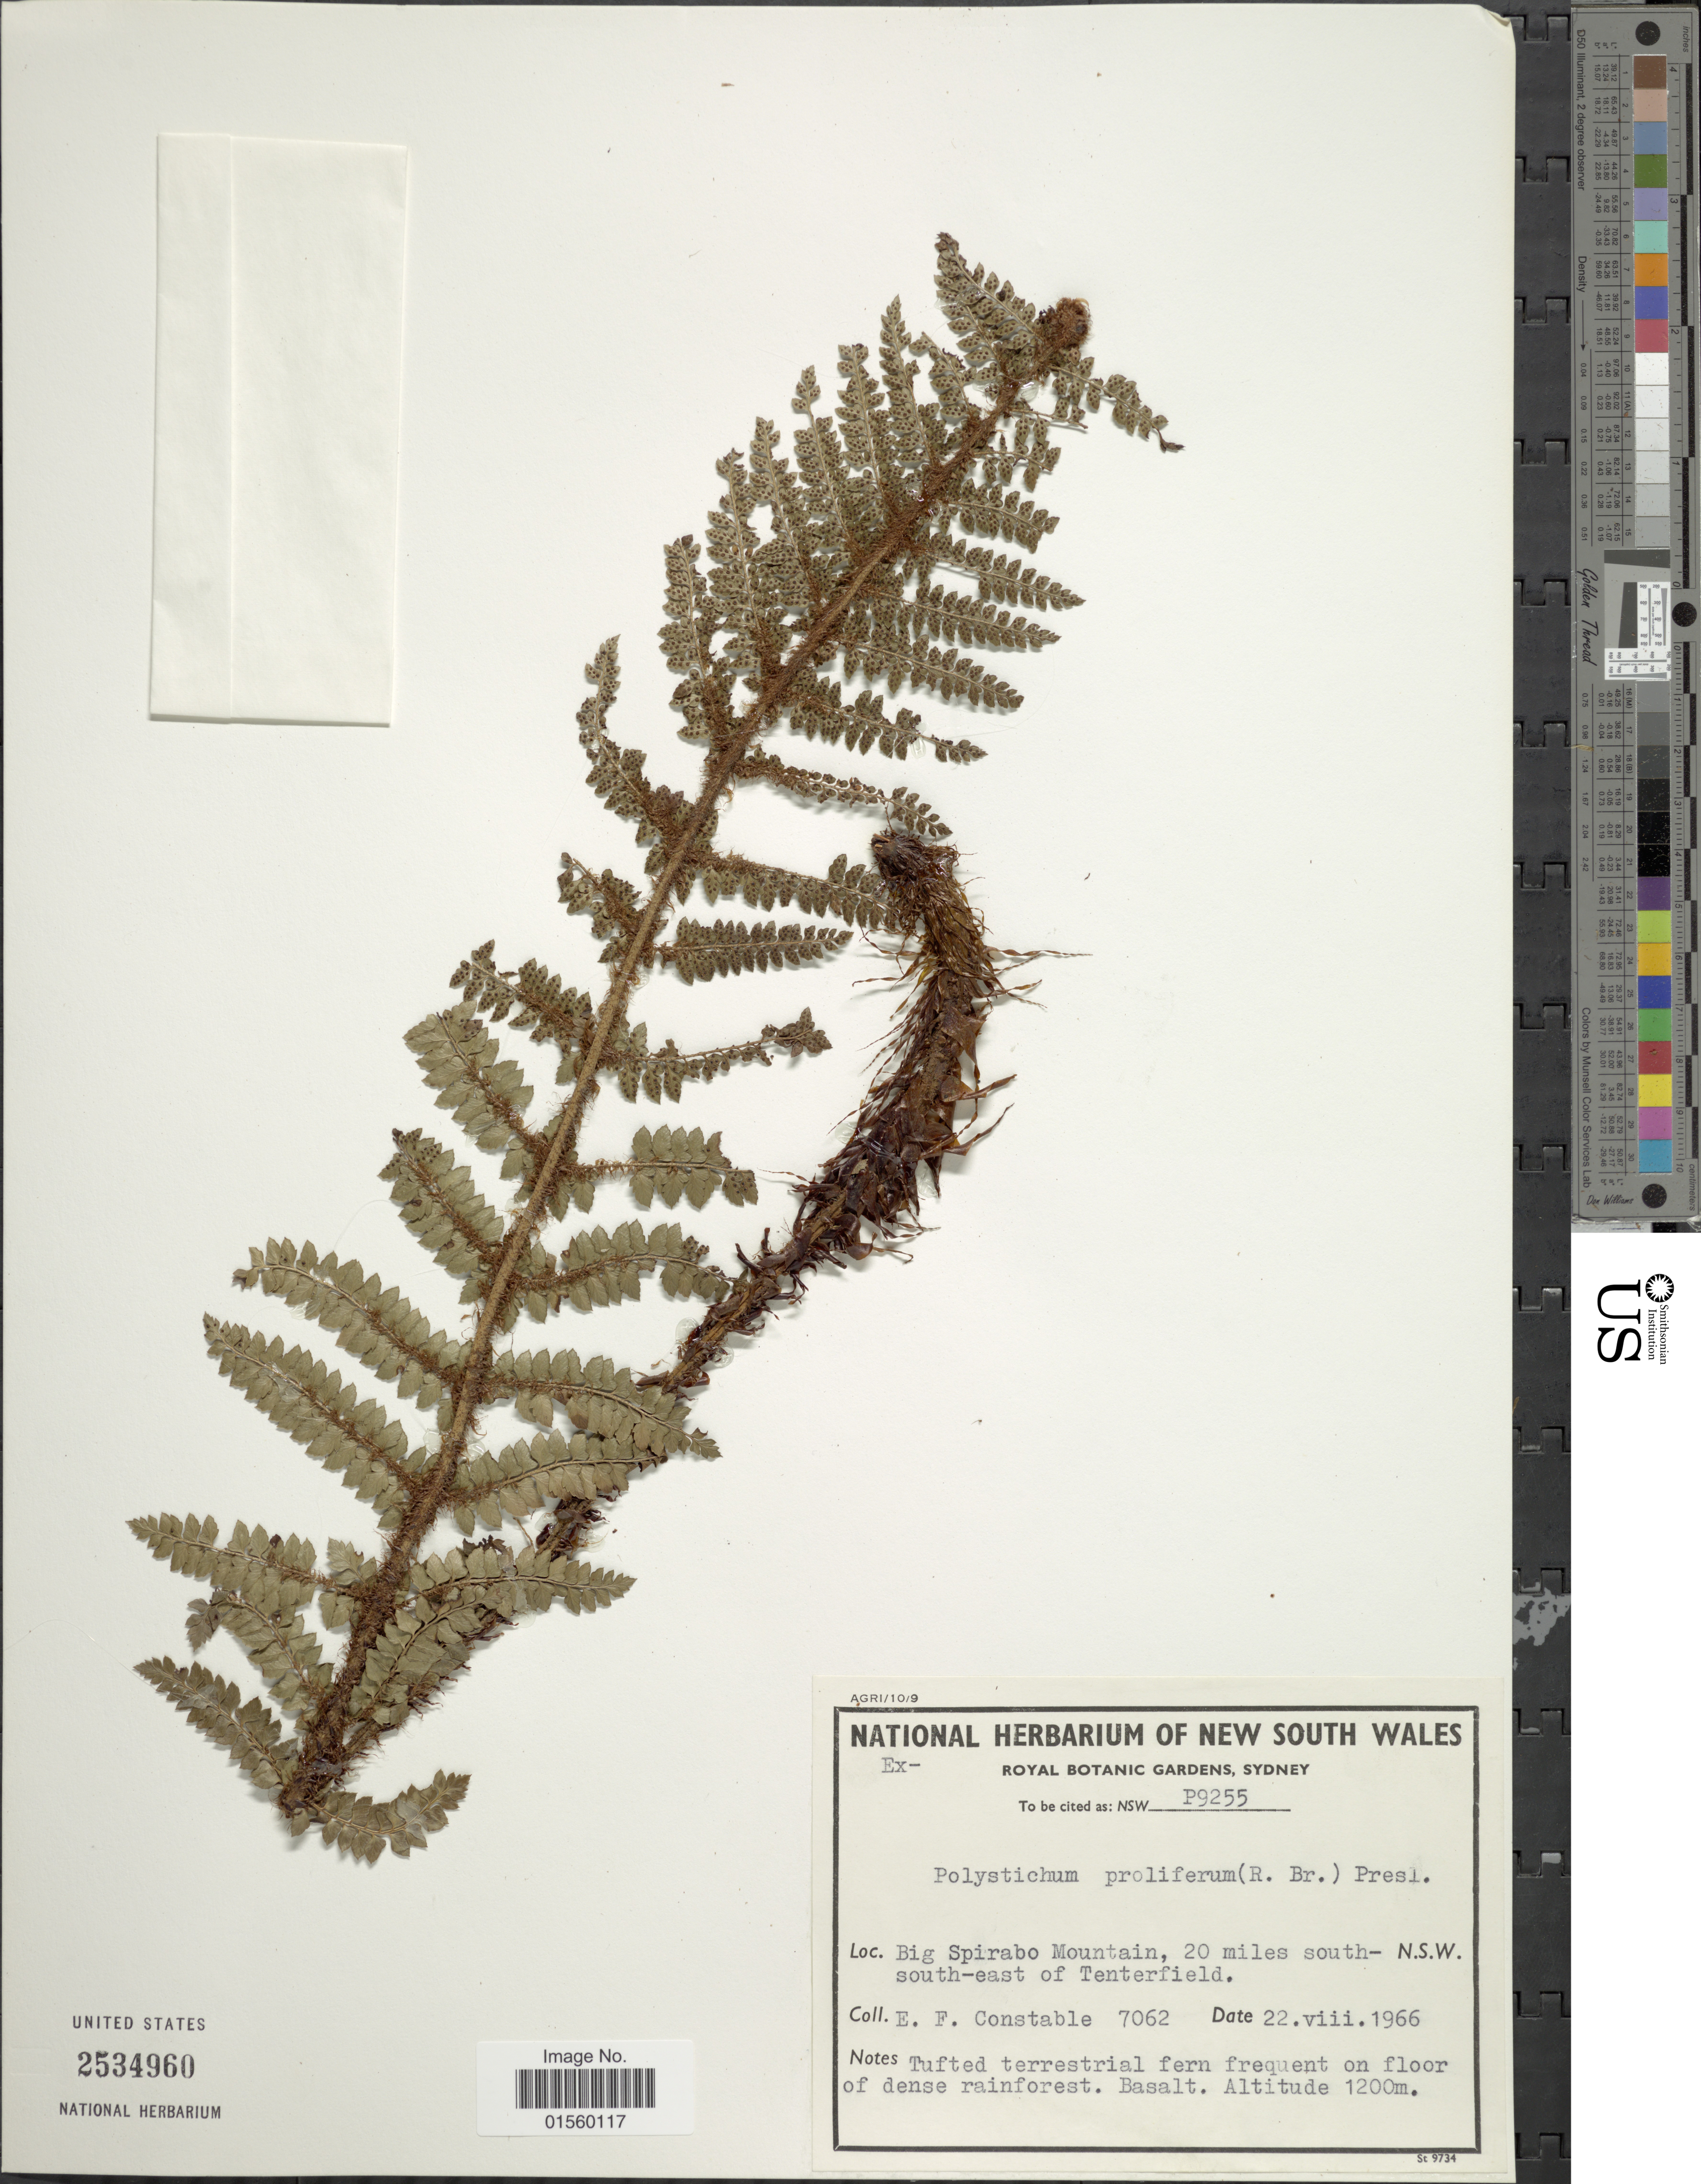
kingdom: Plantae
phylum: Tracheophyta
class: Polypodiopsida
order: Polypodiales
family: Dryopteridaceae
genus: Polystichum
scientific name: Polystichum proliferum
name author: (R. Br.) C. Presl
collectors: E. F. Constable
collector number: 7062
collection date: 1966-08-22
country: Australia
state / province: New South Wales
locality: Big Spirabo Mountain, 20 miles south-south-east of Tenterfield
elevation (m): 1200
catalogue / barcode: US 2534960